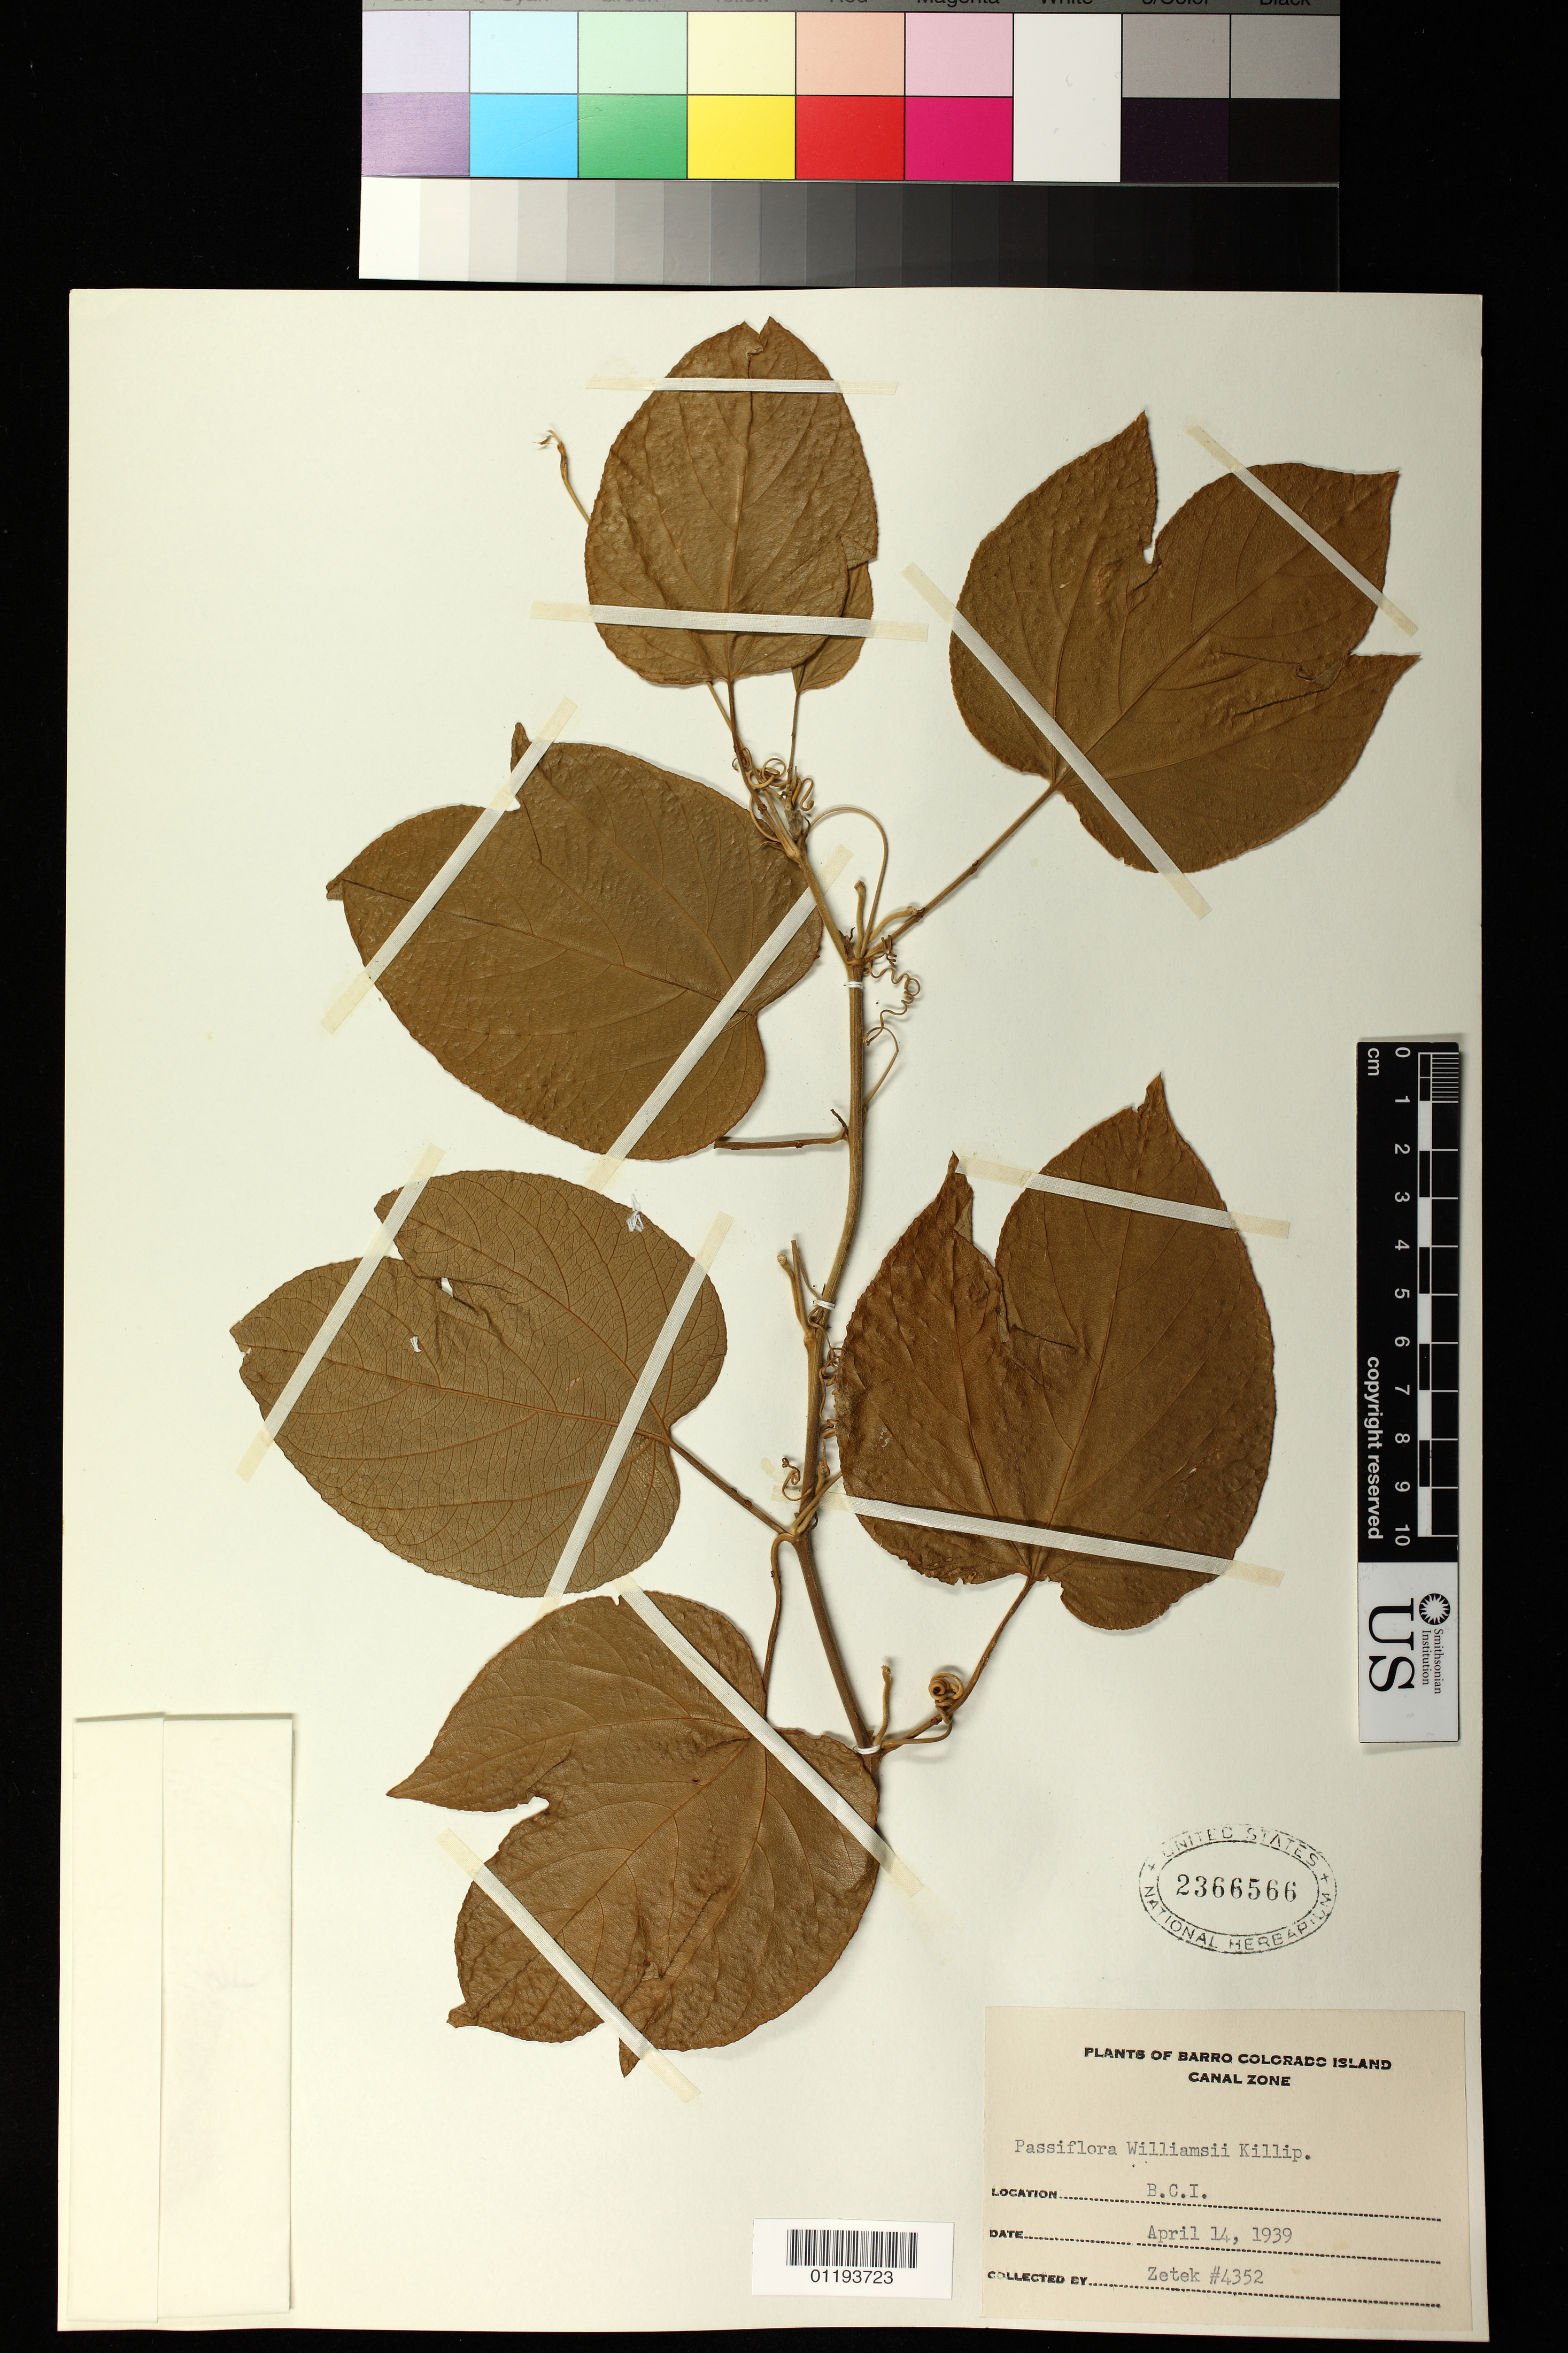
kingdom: Plantae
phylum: Tracheophyta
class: Magnoliopsida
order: Malpighiales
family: Passifloraceae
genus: Passiflora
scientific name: Passiflora williamsii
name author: Killip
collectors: J. Zetek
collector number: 4352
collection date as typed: Apr 14 1939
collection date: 1939-04-14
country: Panama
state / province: Panamá Oeste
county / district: Canal Zone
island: Barro Colorado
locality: Barro Colorado Island, Canal Zone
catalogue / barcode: US 2366566